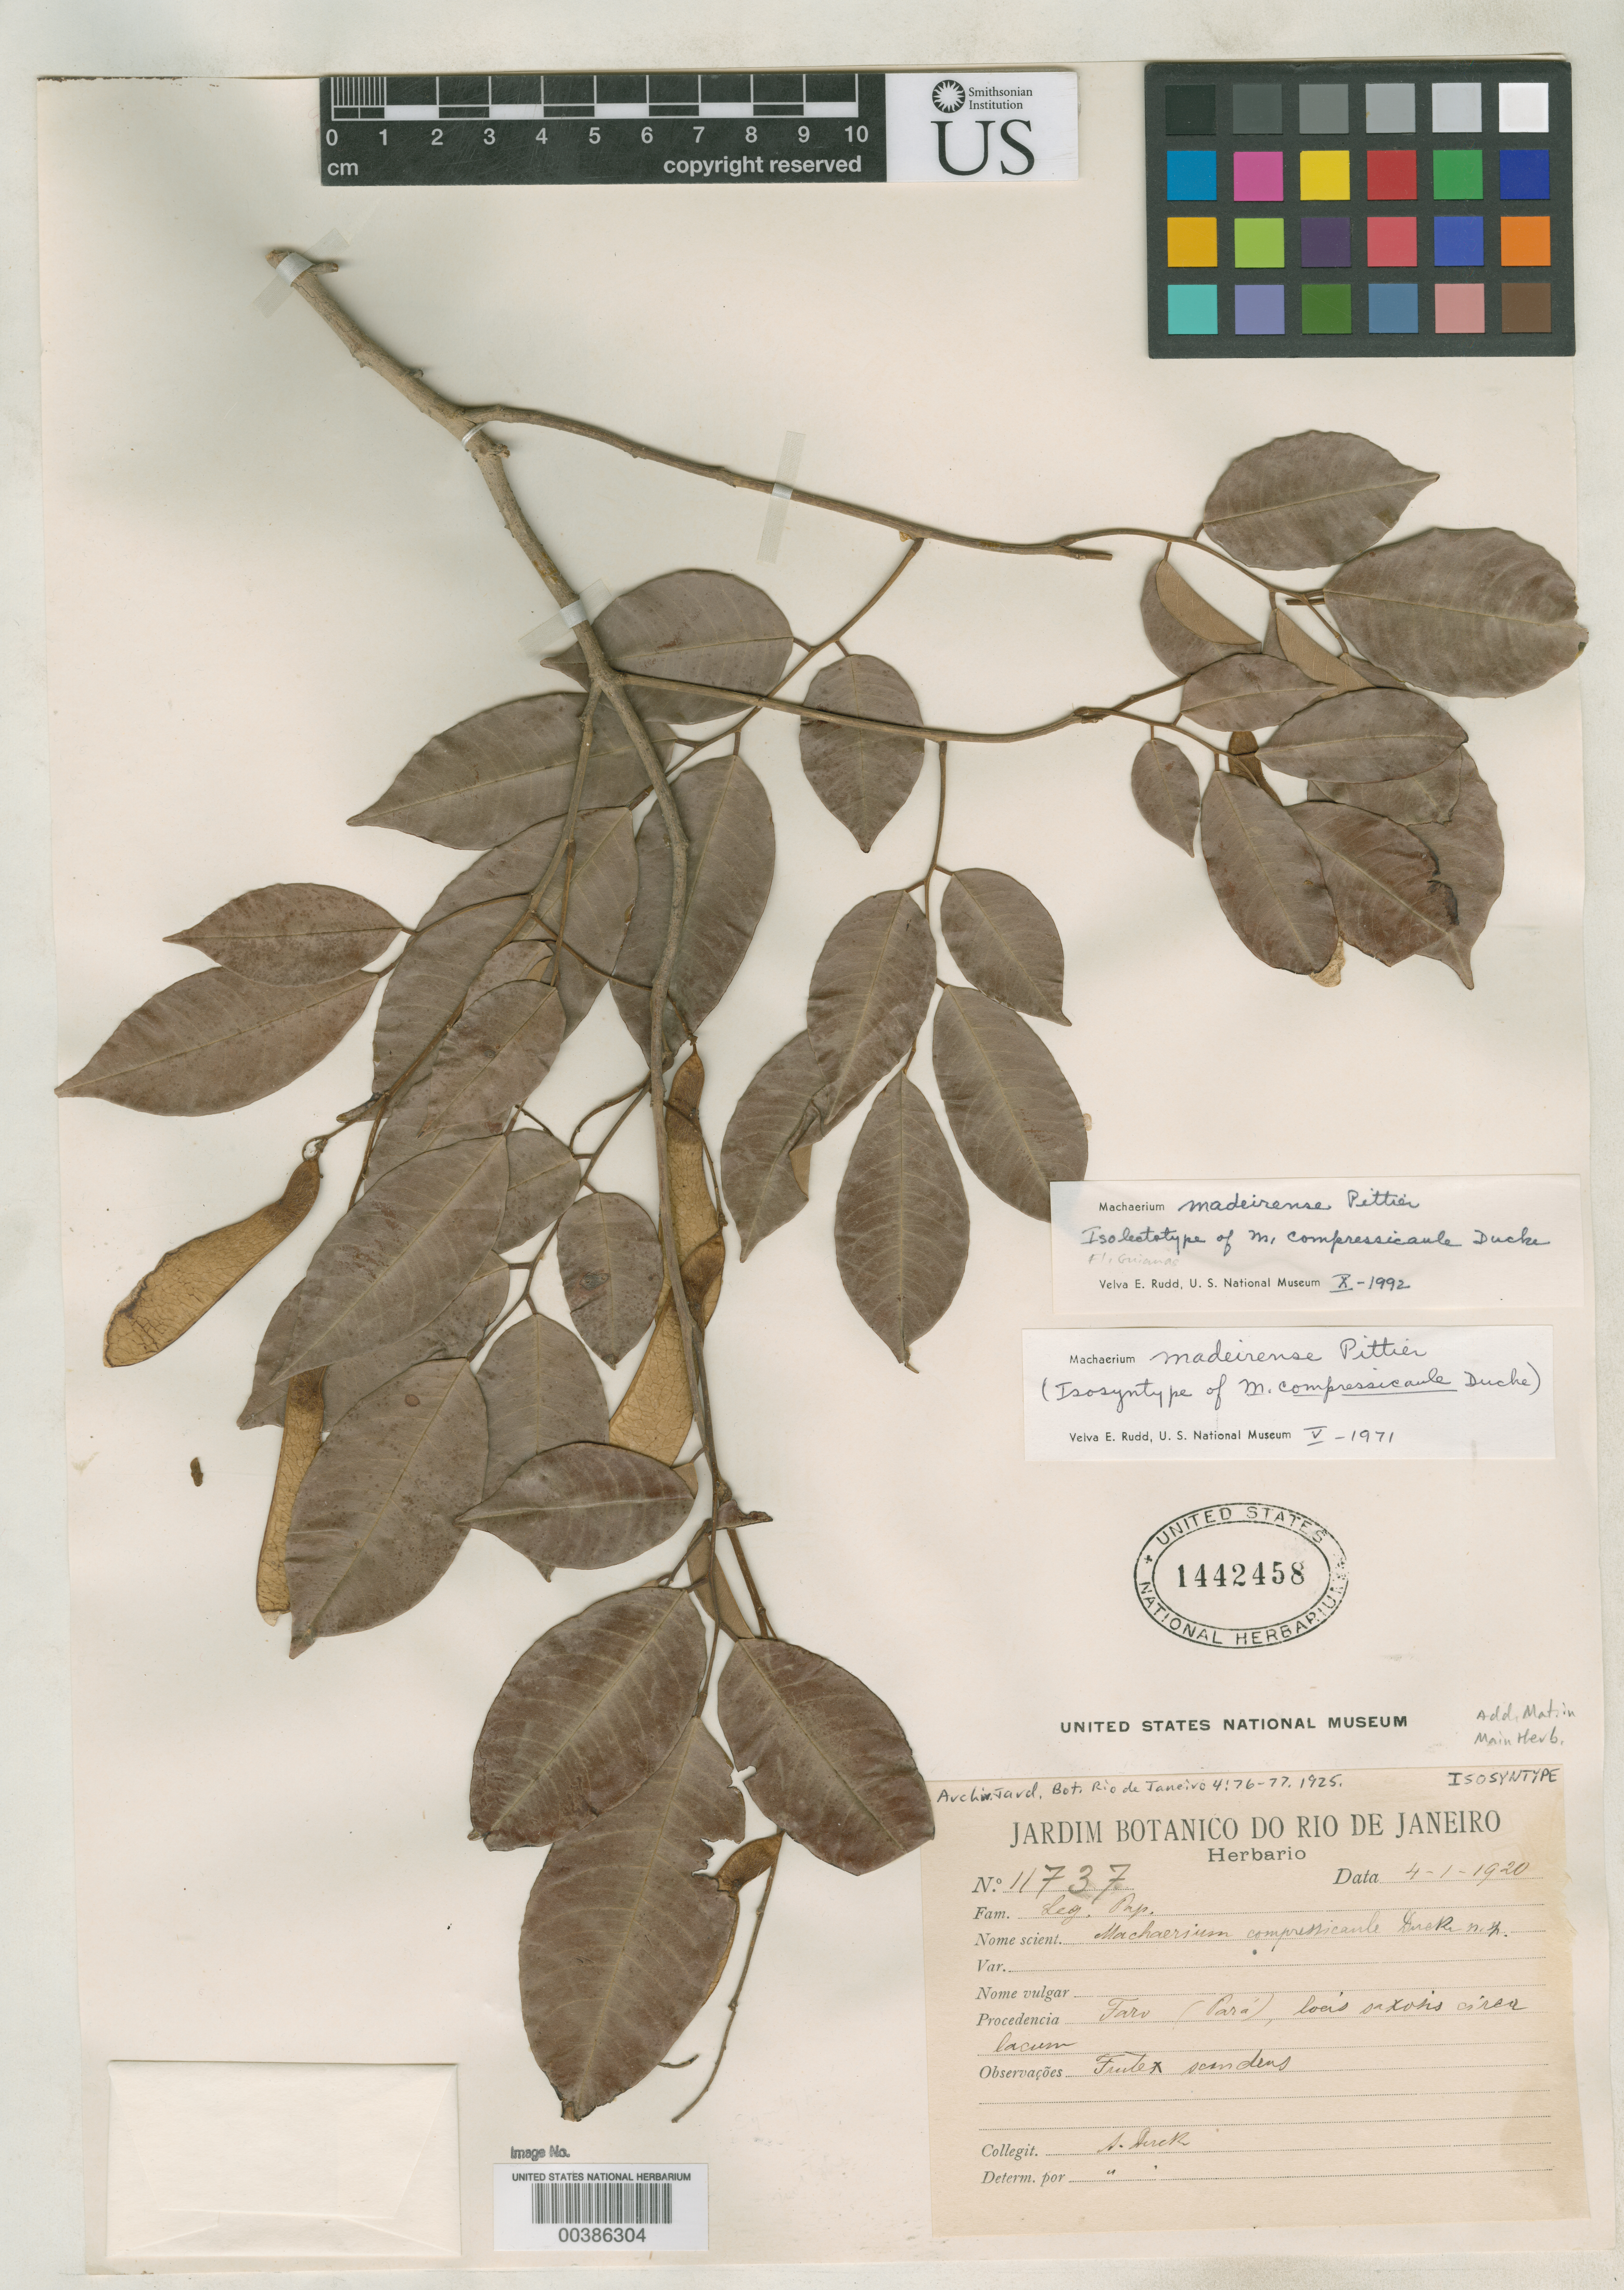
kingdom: Plantae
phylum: Tracheophyta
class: Magnoliopsida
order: Fabales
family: Fabaceae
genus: Machaerium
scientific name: Machaerium compressicaule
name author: Ducke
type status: Isosyntype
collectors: A. Ducke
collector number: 11737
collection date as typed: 04 Jan 1920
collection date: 1920-01-04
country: Brazil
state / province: Pará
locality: Taro.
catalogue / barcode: US 1442458